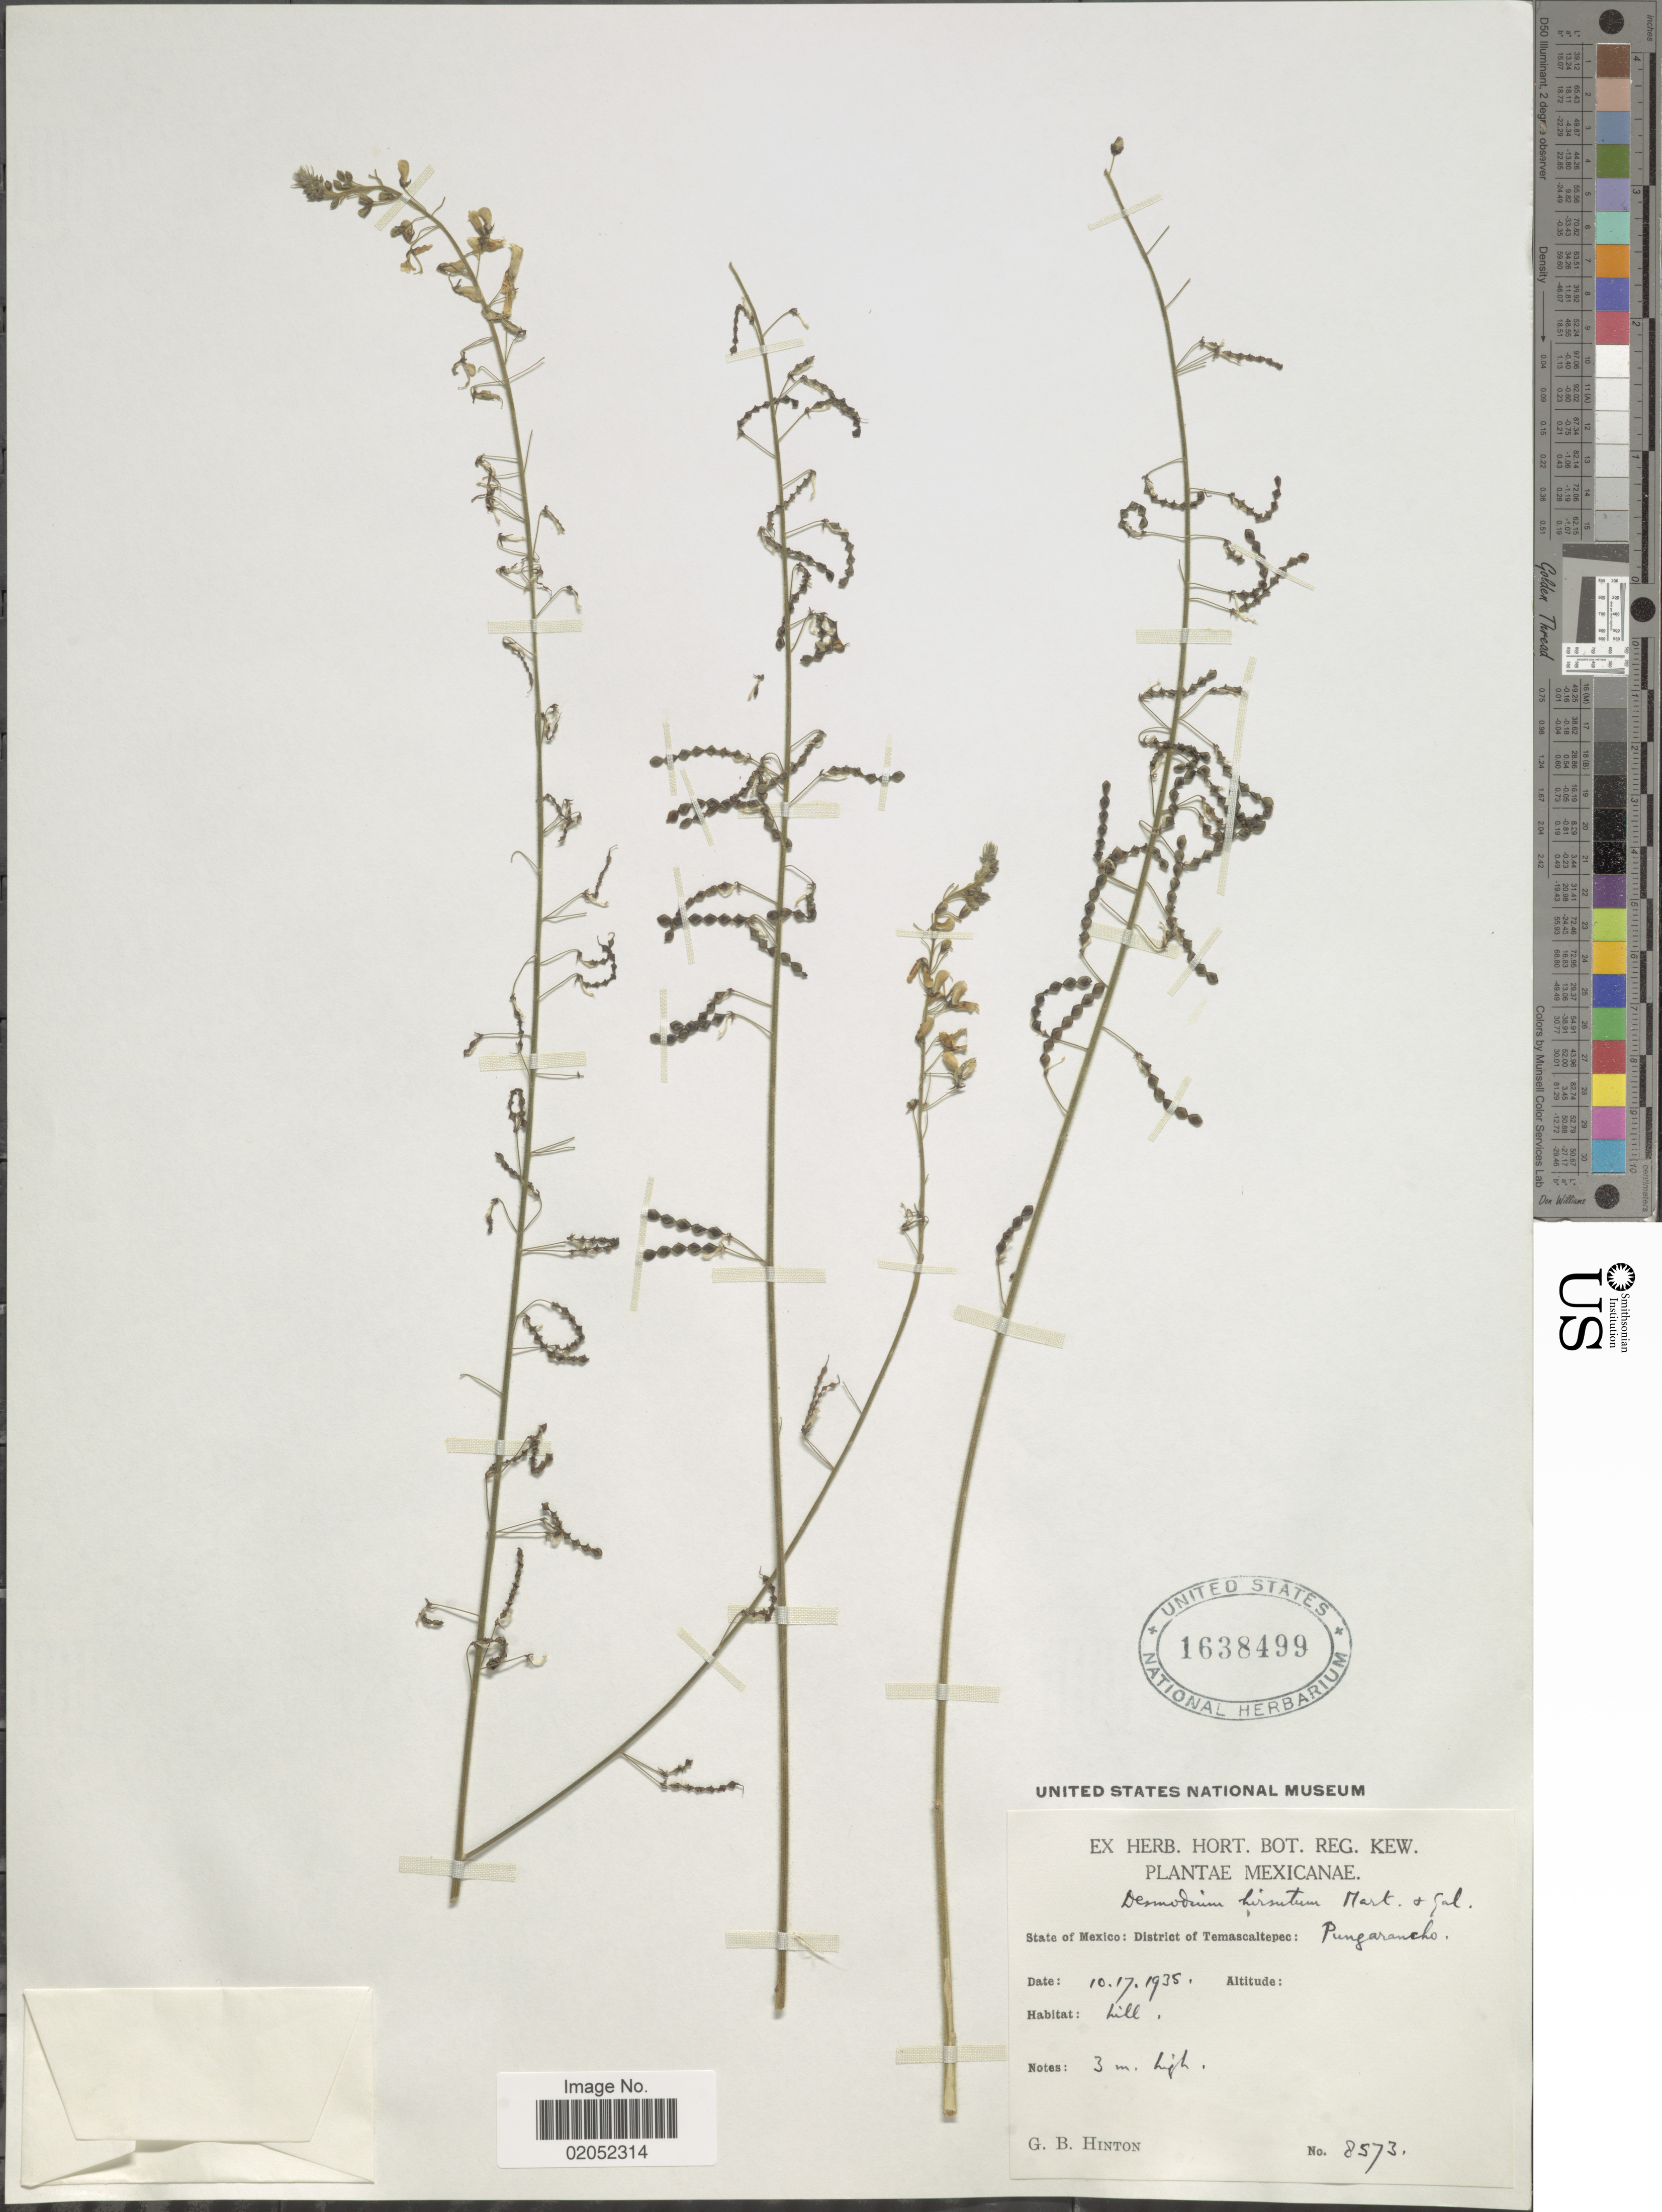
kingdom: Plantae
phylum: Tracheophyta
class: Magnoliopsida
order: Fabales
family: Fabaceae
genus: Desmodium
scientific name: Desmodium hirsutum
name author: M. Martens & Galeotti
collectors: G. B. Hinton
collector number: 8573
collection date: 1935-10-17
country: Mexico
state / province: México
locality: State of Mexico: District of Temascaltepec: Pungarancho.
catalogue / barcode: US 1638499